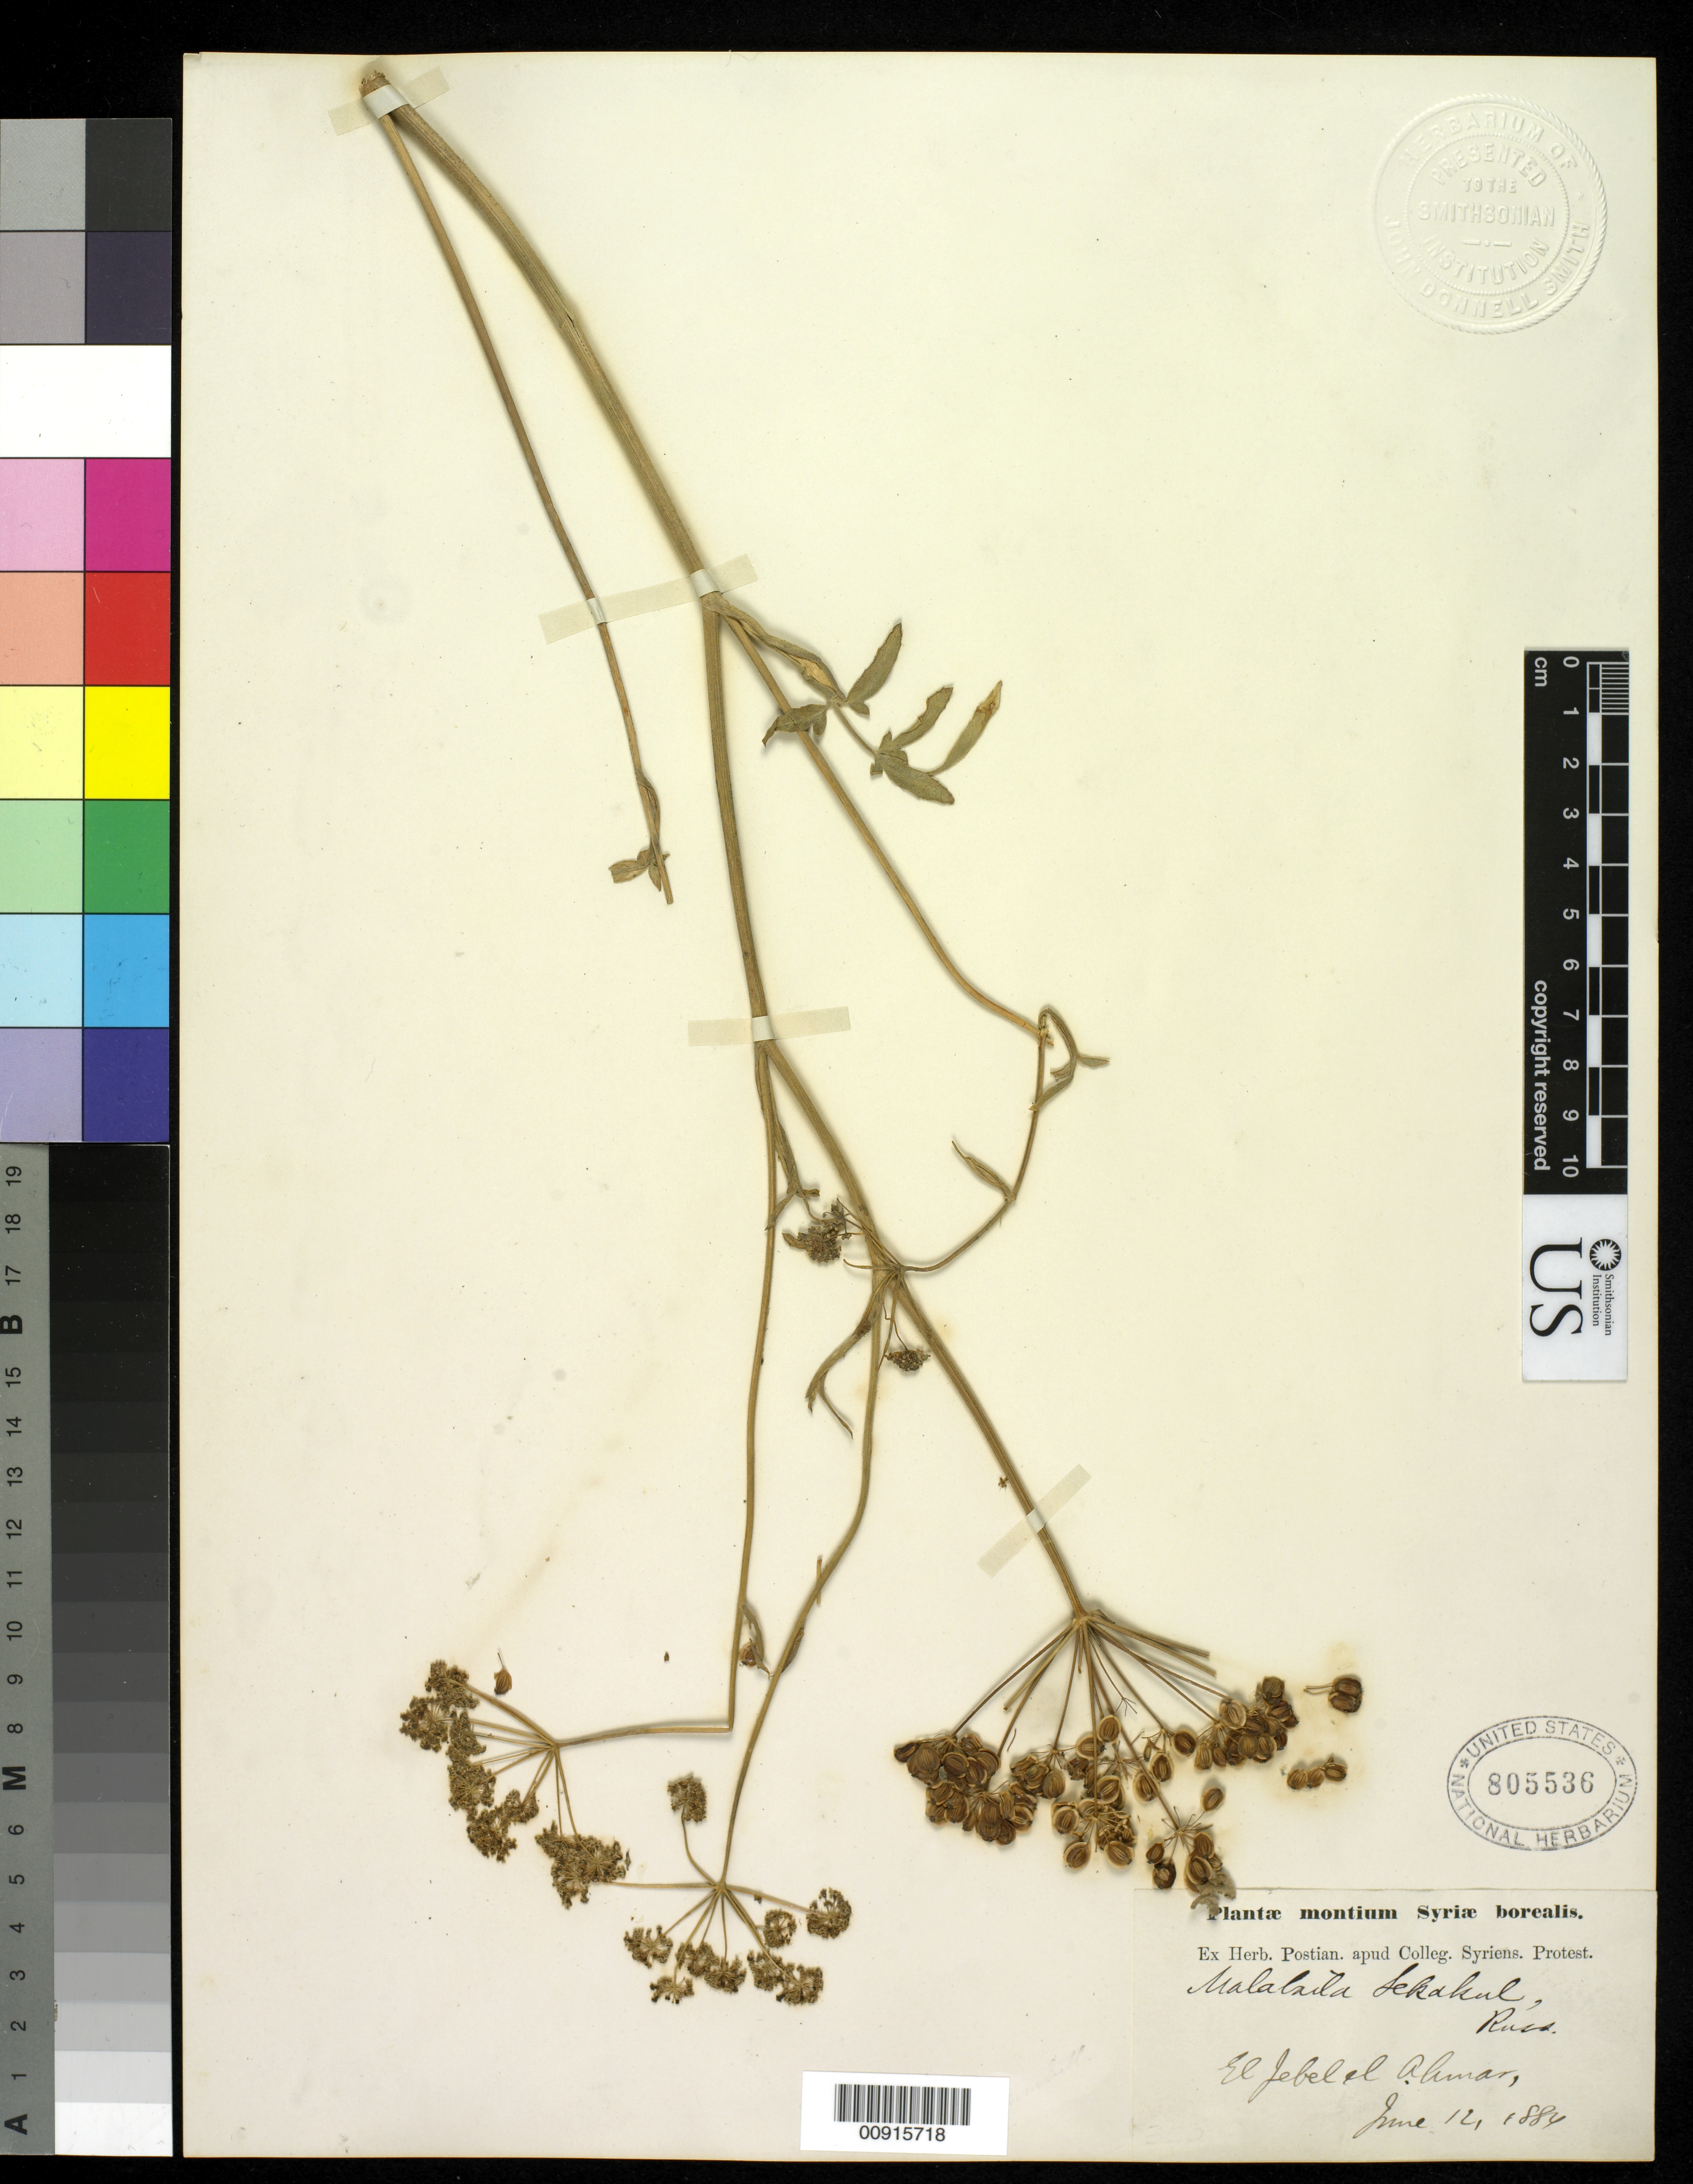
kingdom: Plantae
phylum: Tracheophyta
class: Magnoliopsida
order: Apiales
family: Apiaceae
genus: Malabaila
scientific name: Malabaila sekakul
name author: Boiss.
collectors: ex herb. Postian. apud Colleg. Syriens. Protest. USE "Fannie P. A. Shepard" (10308853) AS PRIMARY COLLECTOR INSTEAD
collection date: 1884-06-12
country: Syria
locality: El Jebel el Ahmar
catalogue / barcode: US 805536